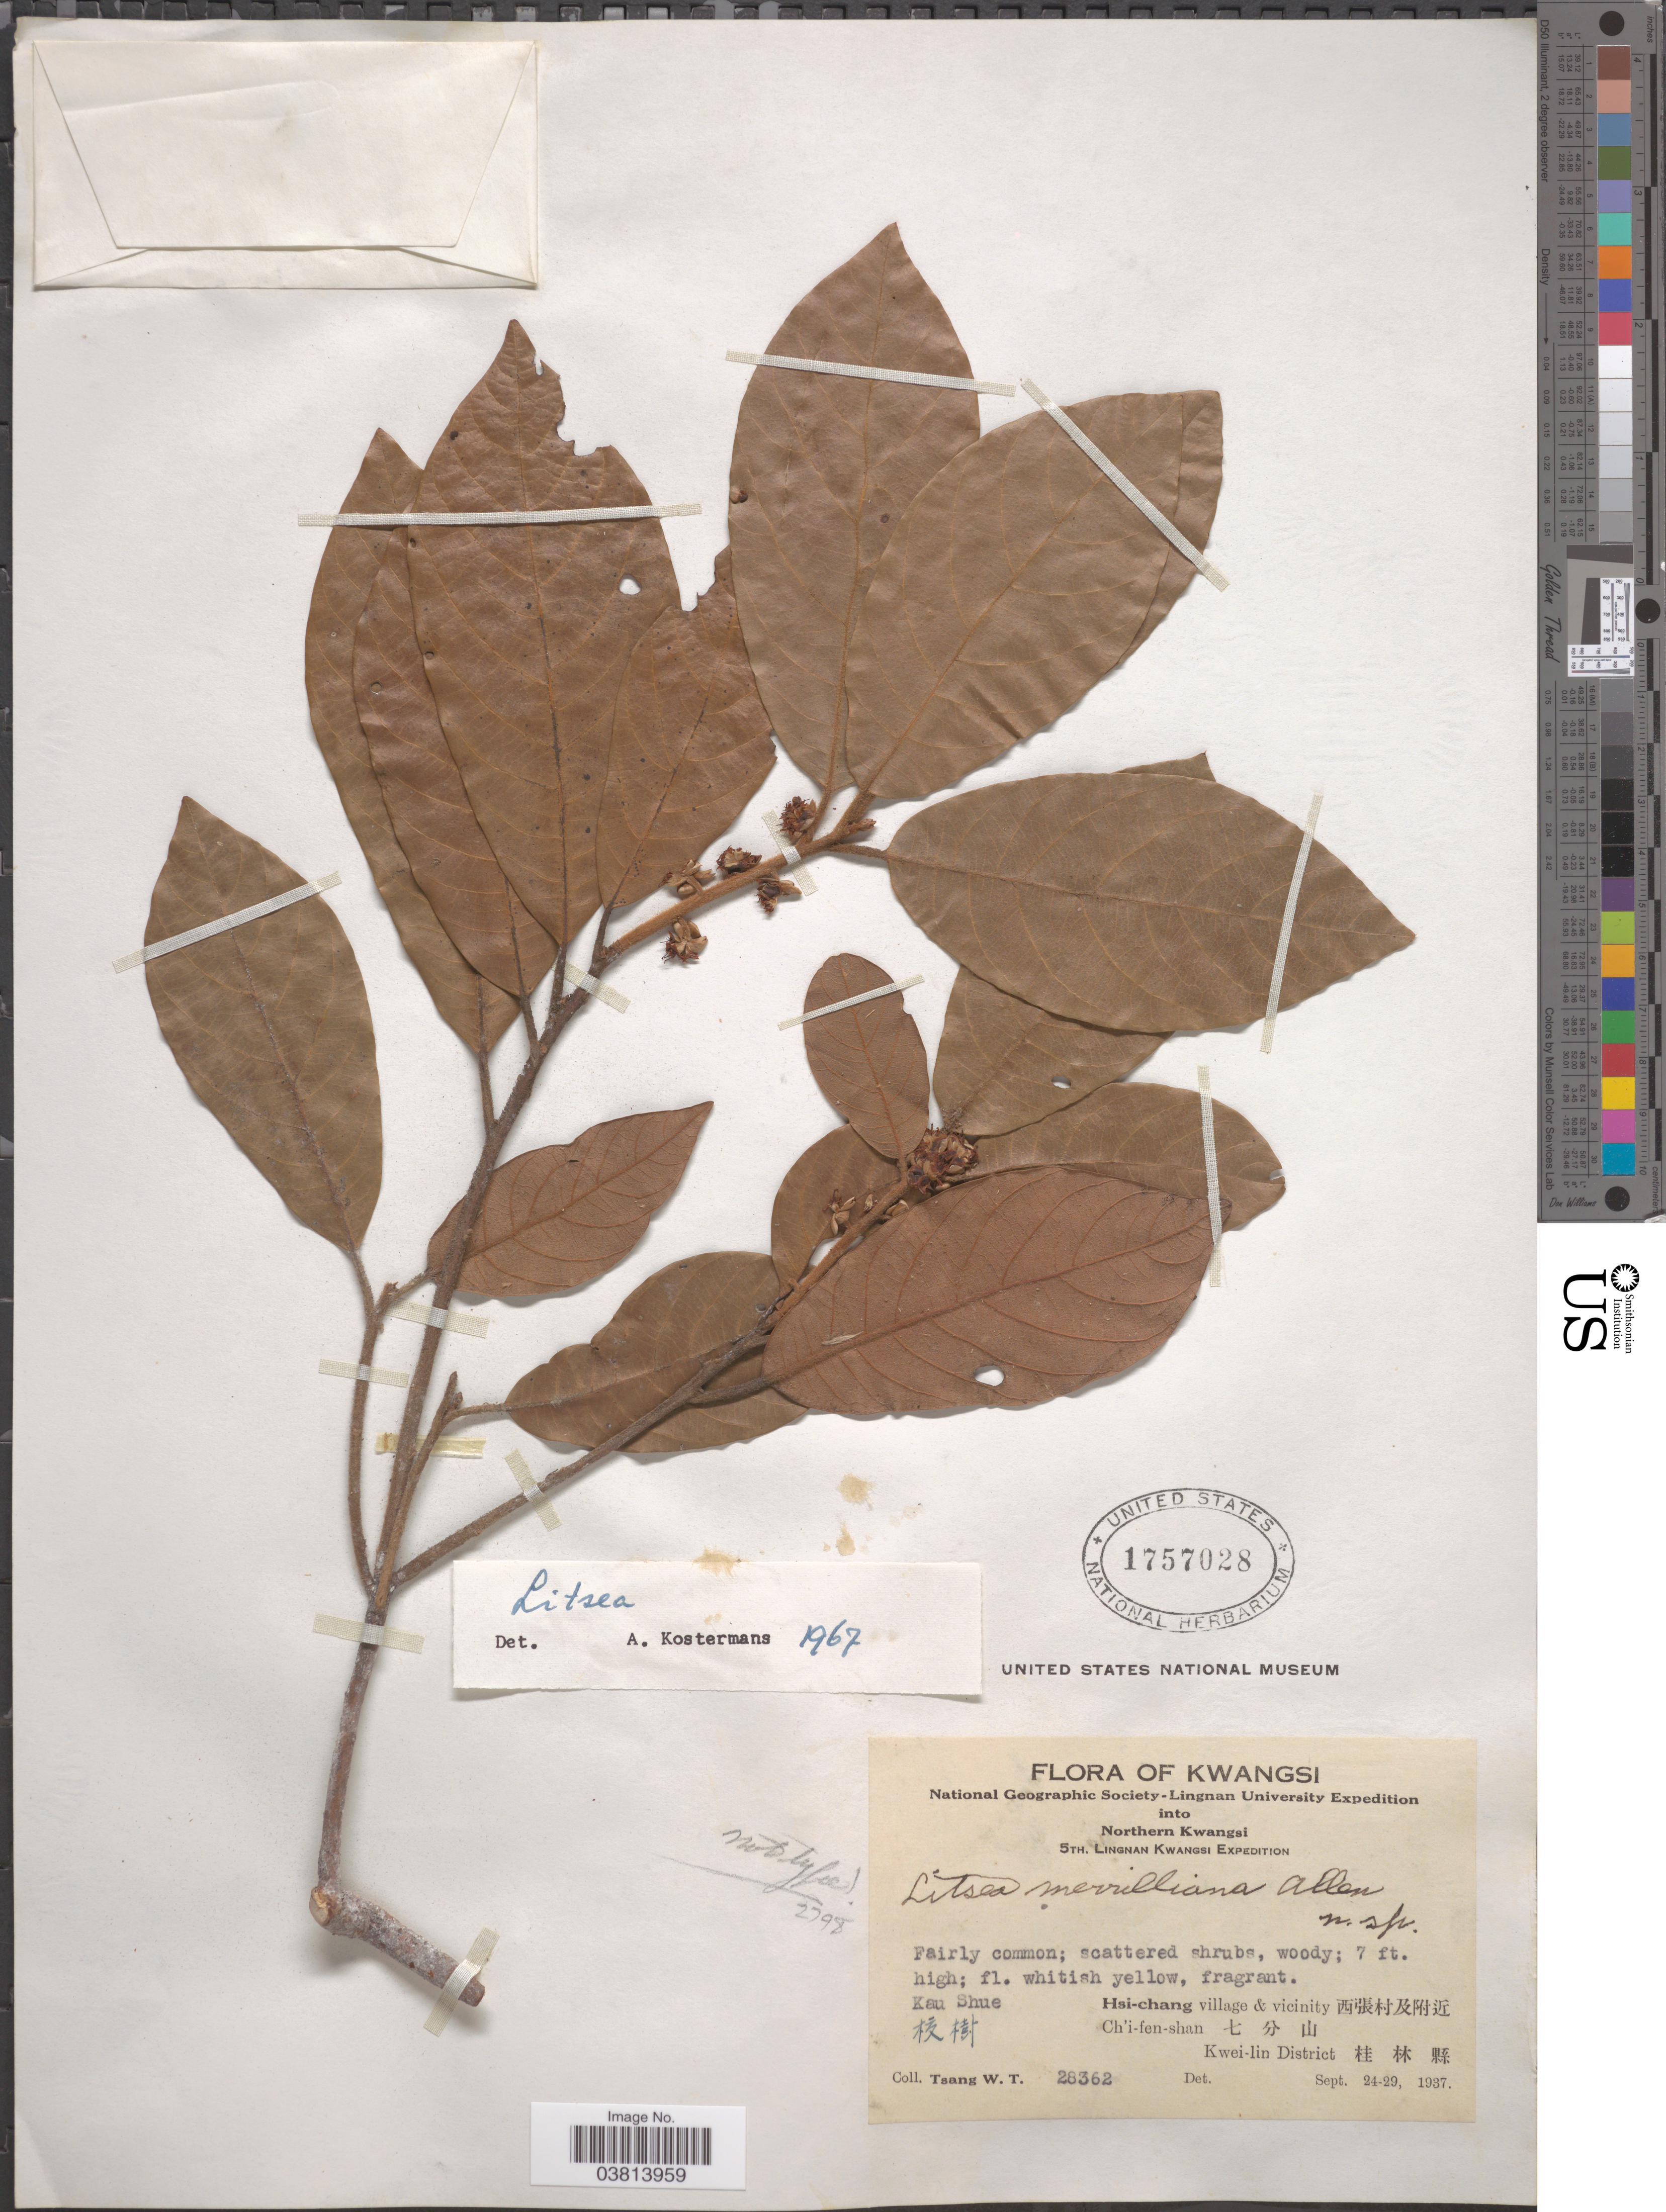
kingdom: Plantae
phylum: Tracheophyta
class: Magnoliopsida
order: Laurales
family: Lauraceae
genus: Litsea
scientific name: Litsea sp.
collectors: W. T. Tsang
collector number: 28362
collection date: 1937-09-24/1937-09-29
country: China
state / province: Guangxi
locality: Kwangsi. Northern Kwangsi. Kau Shue. Hsi-chang village & vicinity X, Ch'i-fen-shan X. Kwei-lin District X.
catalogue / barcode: US 1757028